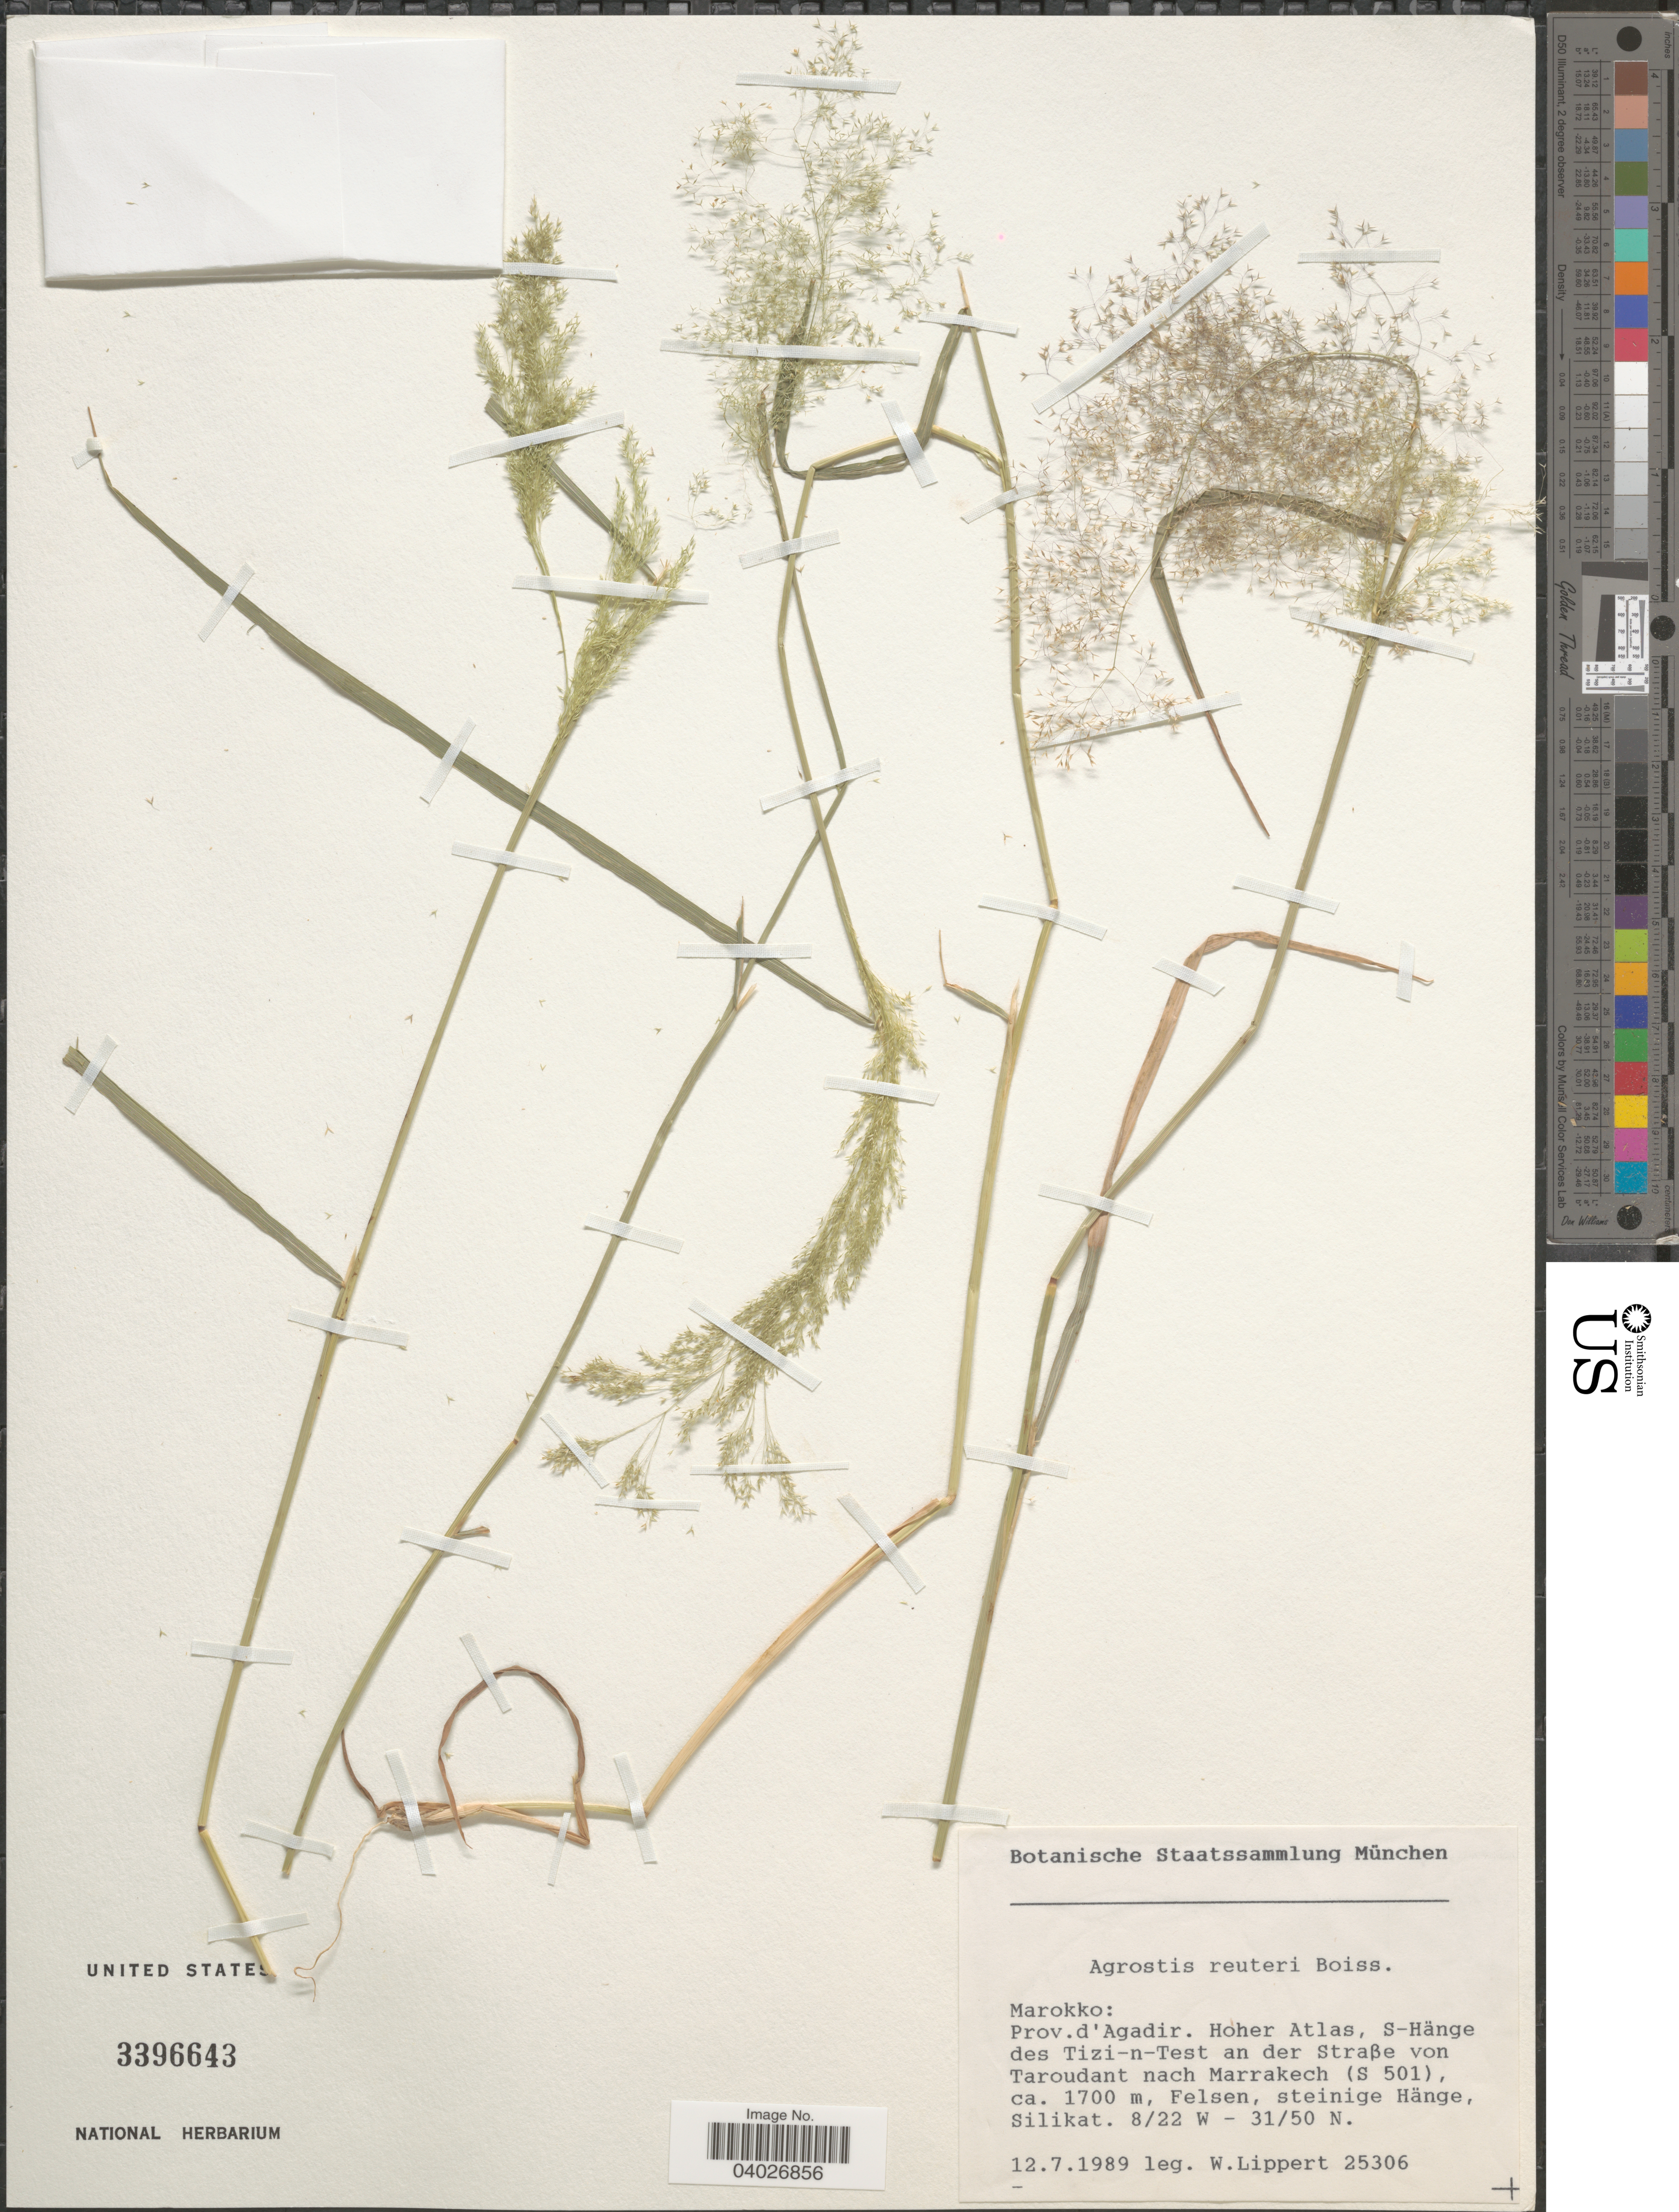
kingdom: Plantae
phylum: Tracheophyta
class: Liliopsida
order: Poales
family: Poaceae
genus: Agrostis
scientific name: Agrostis reuteri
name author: Boiss.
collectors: W. Lippert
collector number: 25306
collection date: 1989-07-12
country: Morocco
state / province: Marrakech-Tensift-Al Haouz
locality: Marokko: Prov. d'Agadir. Hoher Atlas, S-Hänge des Tizi-n-Test an der Straße von Taroudant nach Marrakech (S 501).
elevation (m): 1700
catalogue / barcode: US 3396643